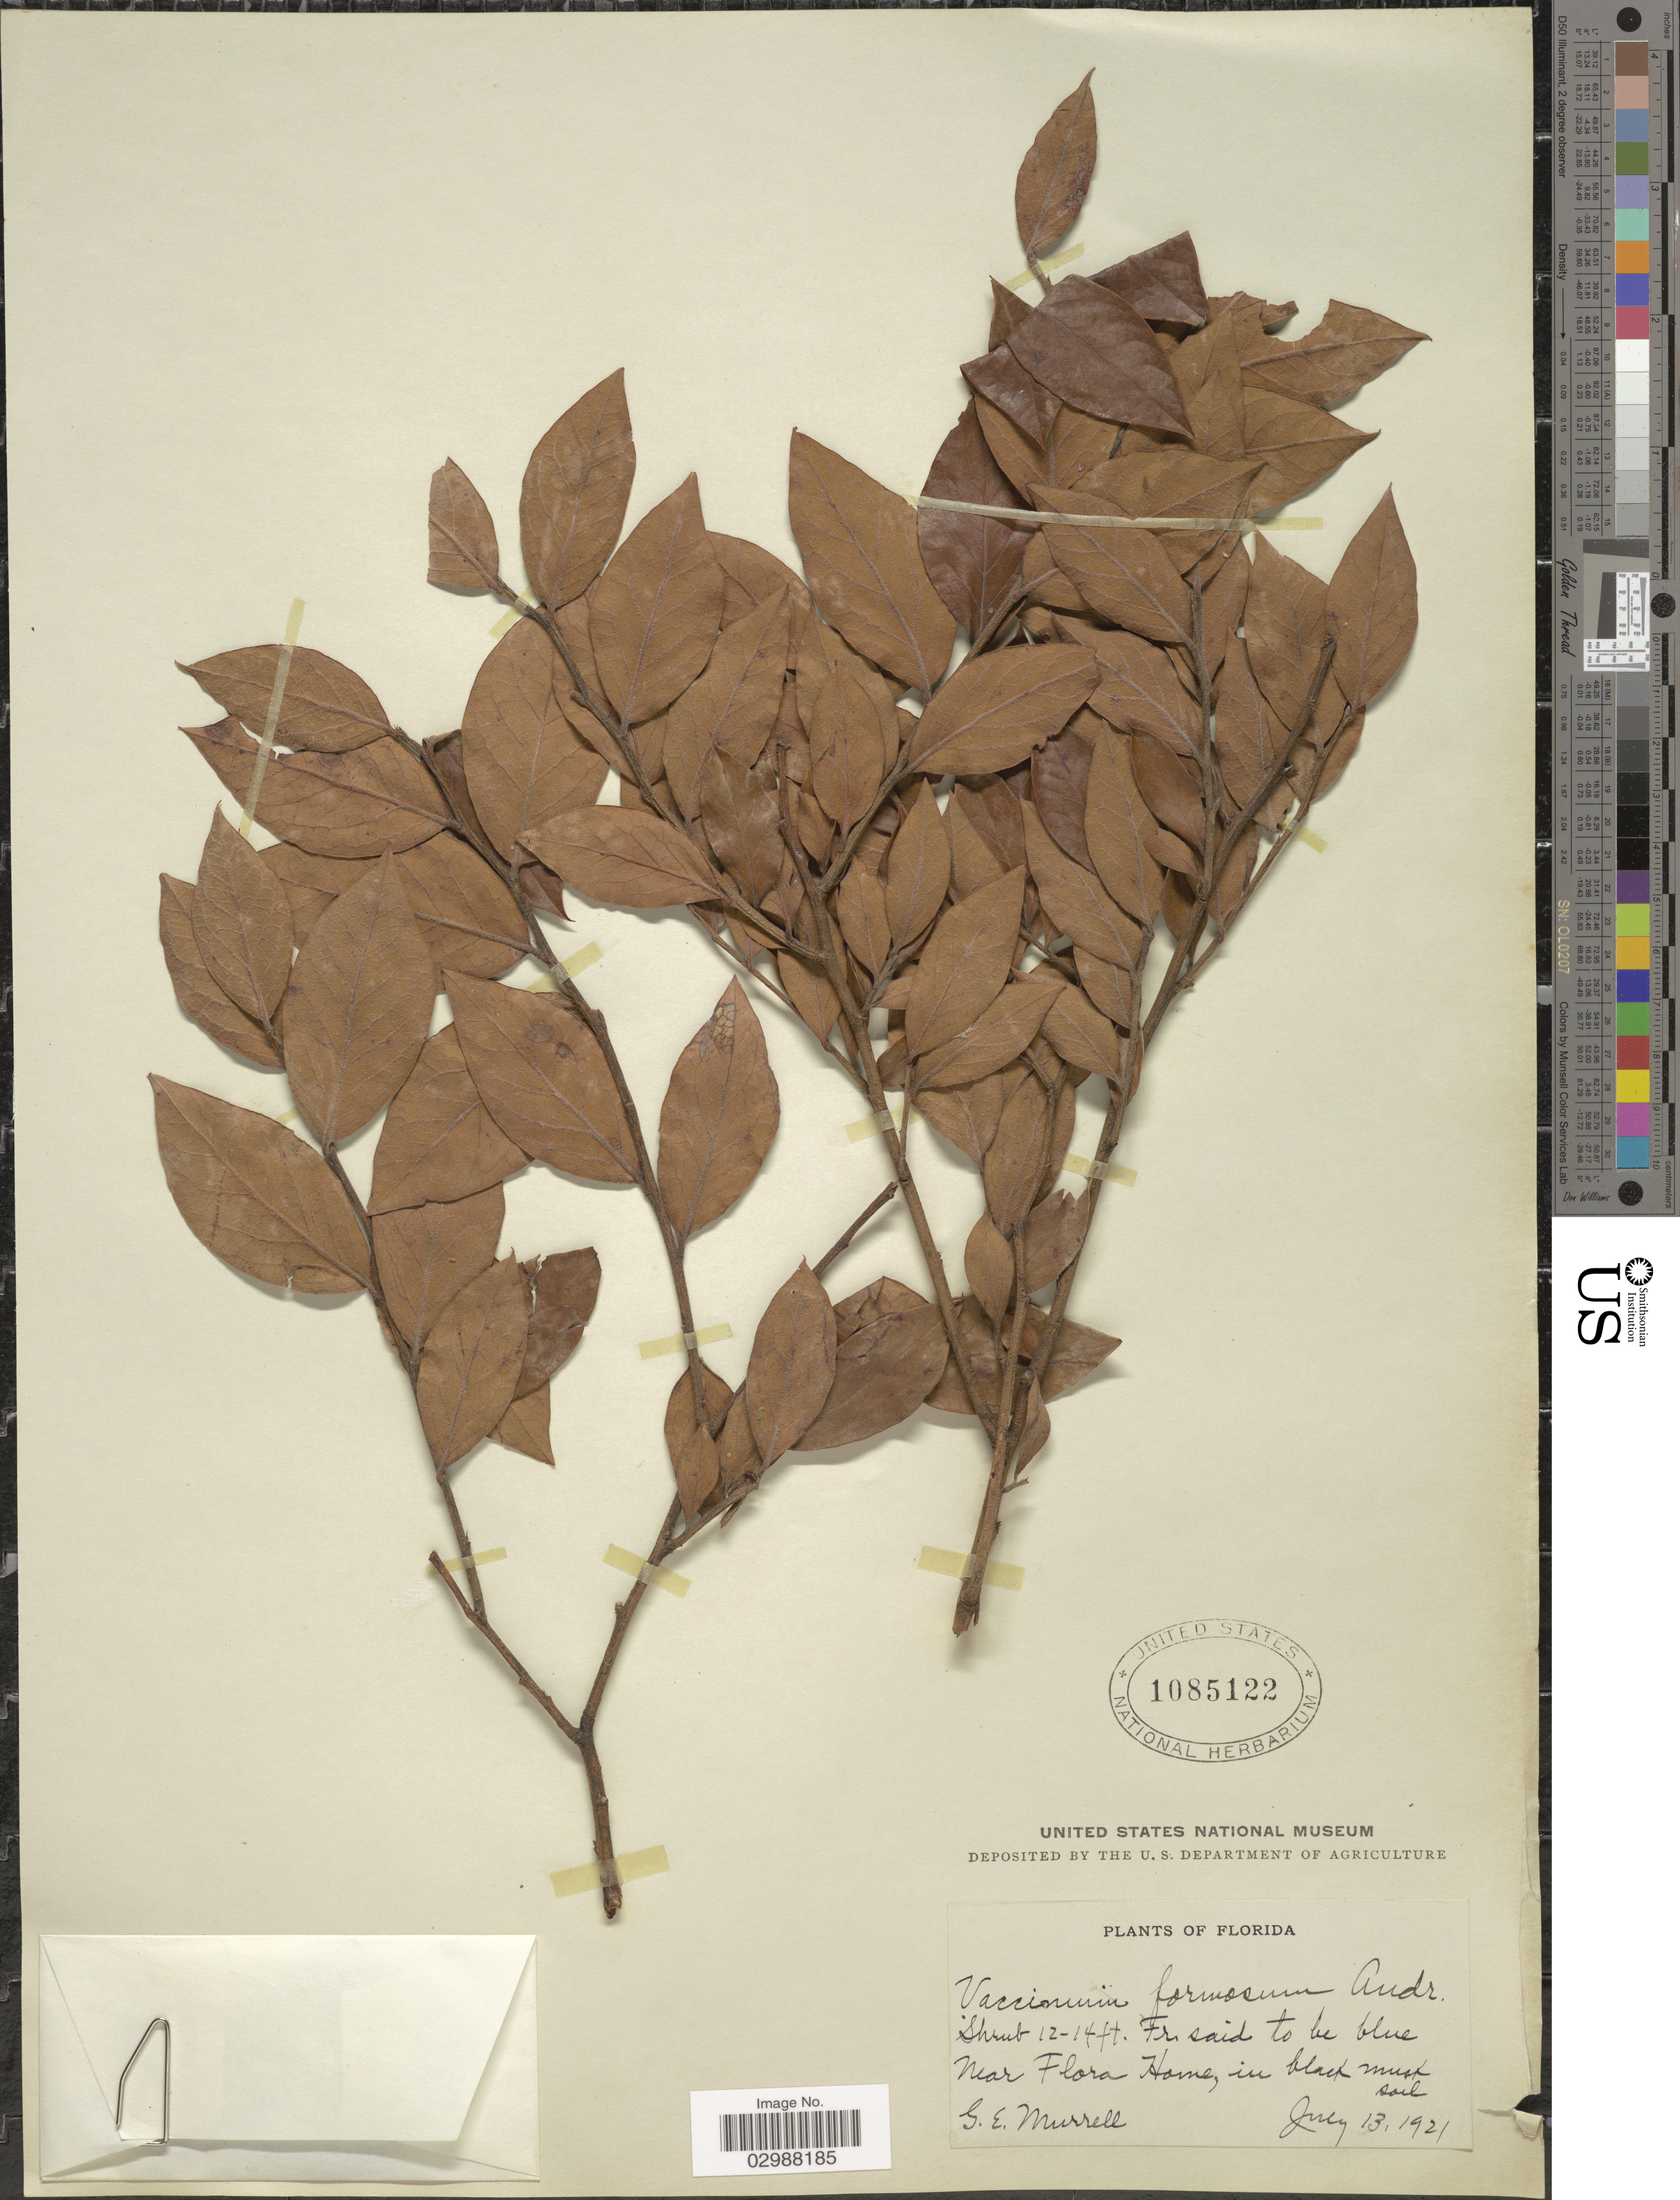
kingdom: Plantae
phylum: Tracheophyta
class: Magnoliopsida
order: Ericales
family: Ericaceae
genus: Vaccinium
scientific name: Vaccinium formosum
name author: Andrews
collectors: G. Murrell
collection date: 1921-07-13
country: United States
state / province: Florida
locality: Near Flora Home.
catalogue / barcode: US 1085122